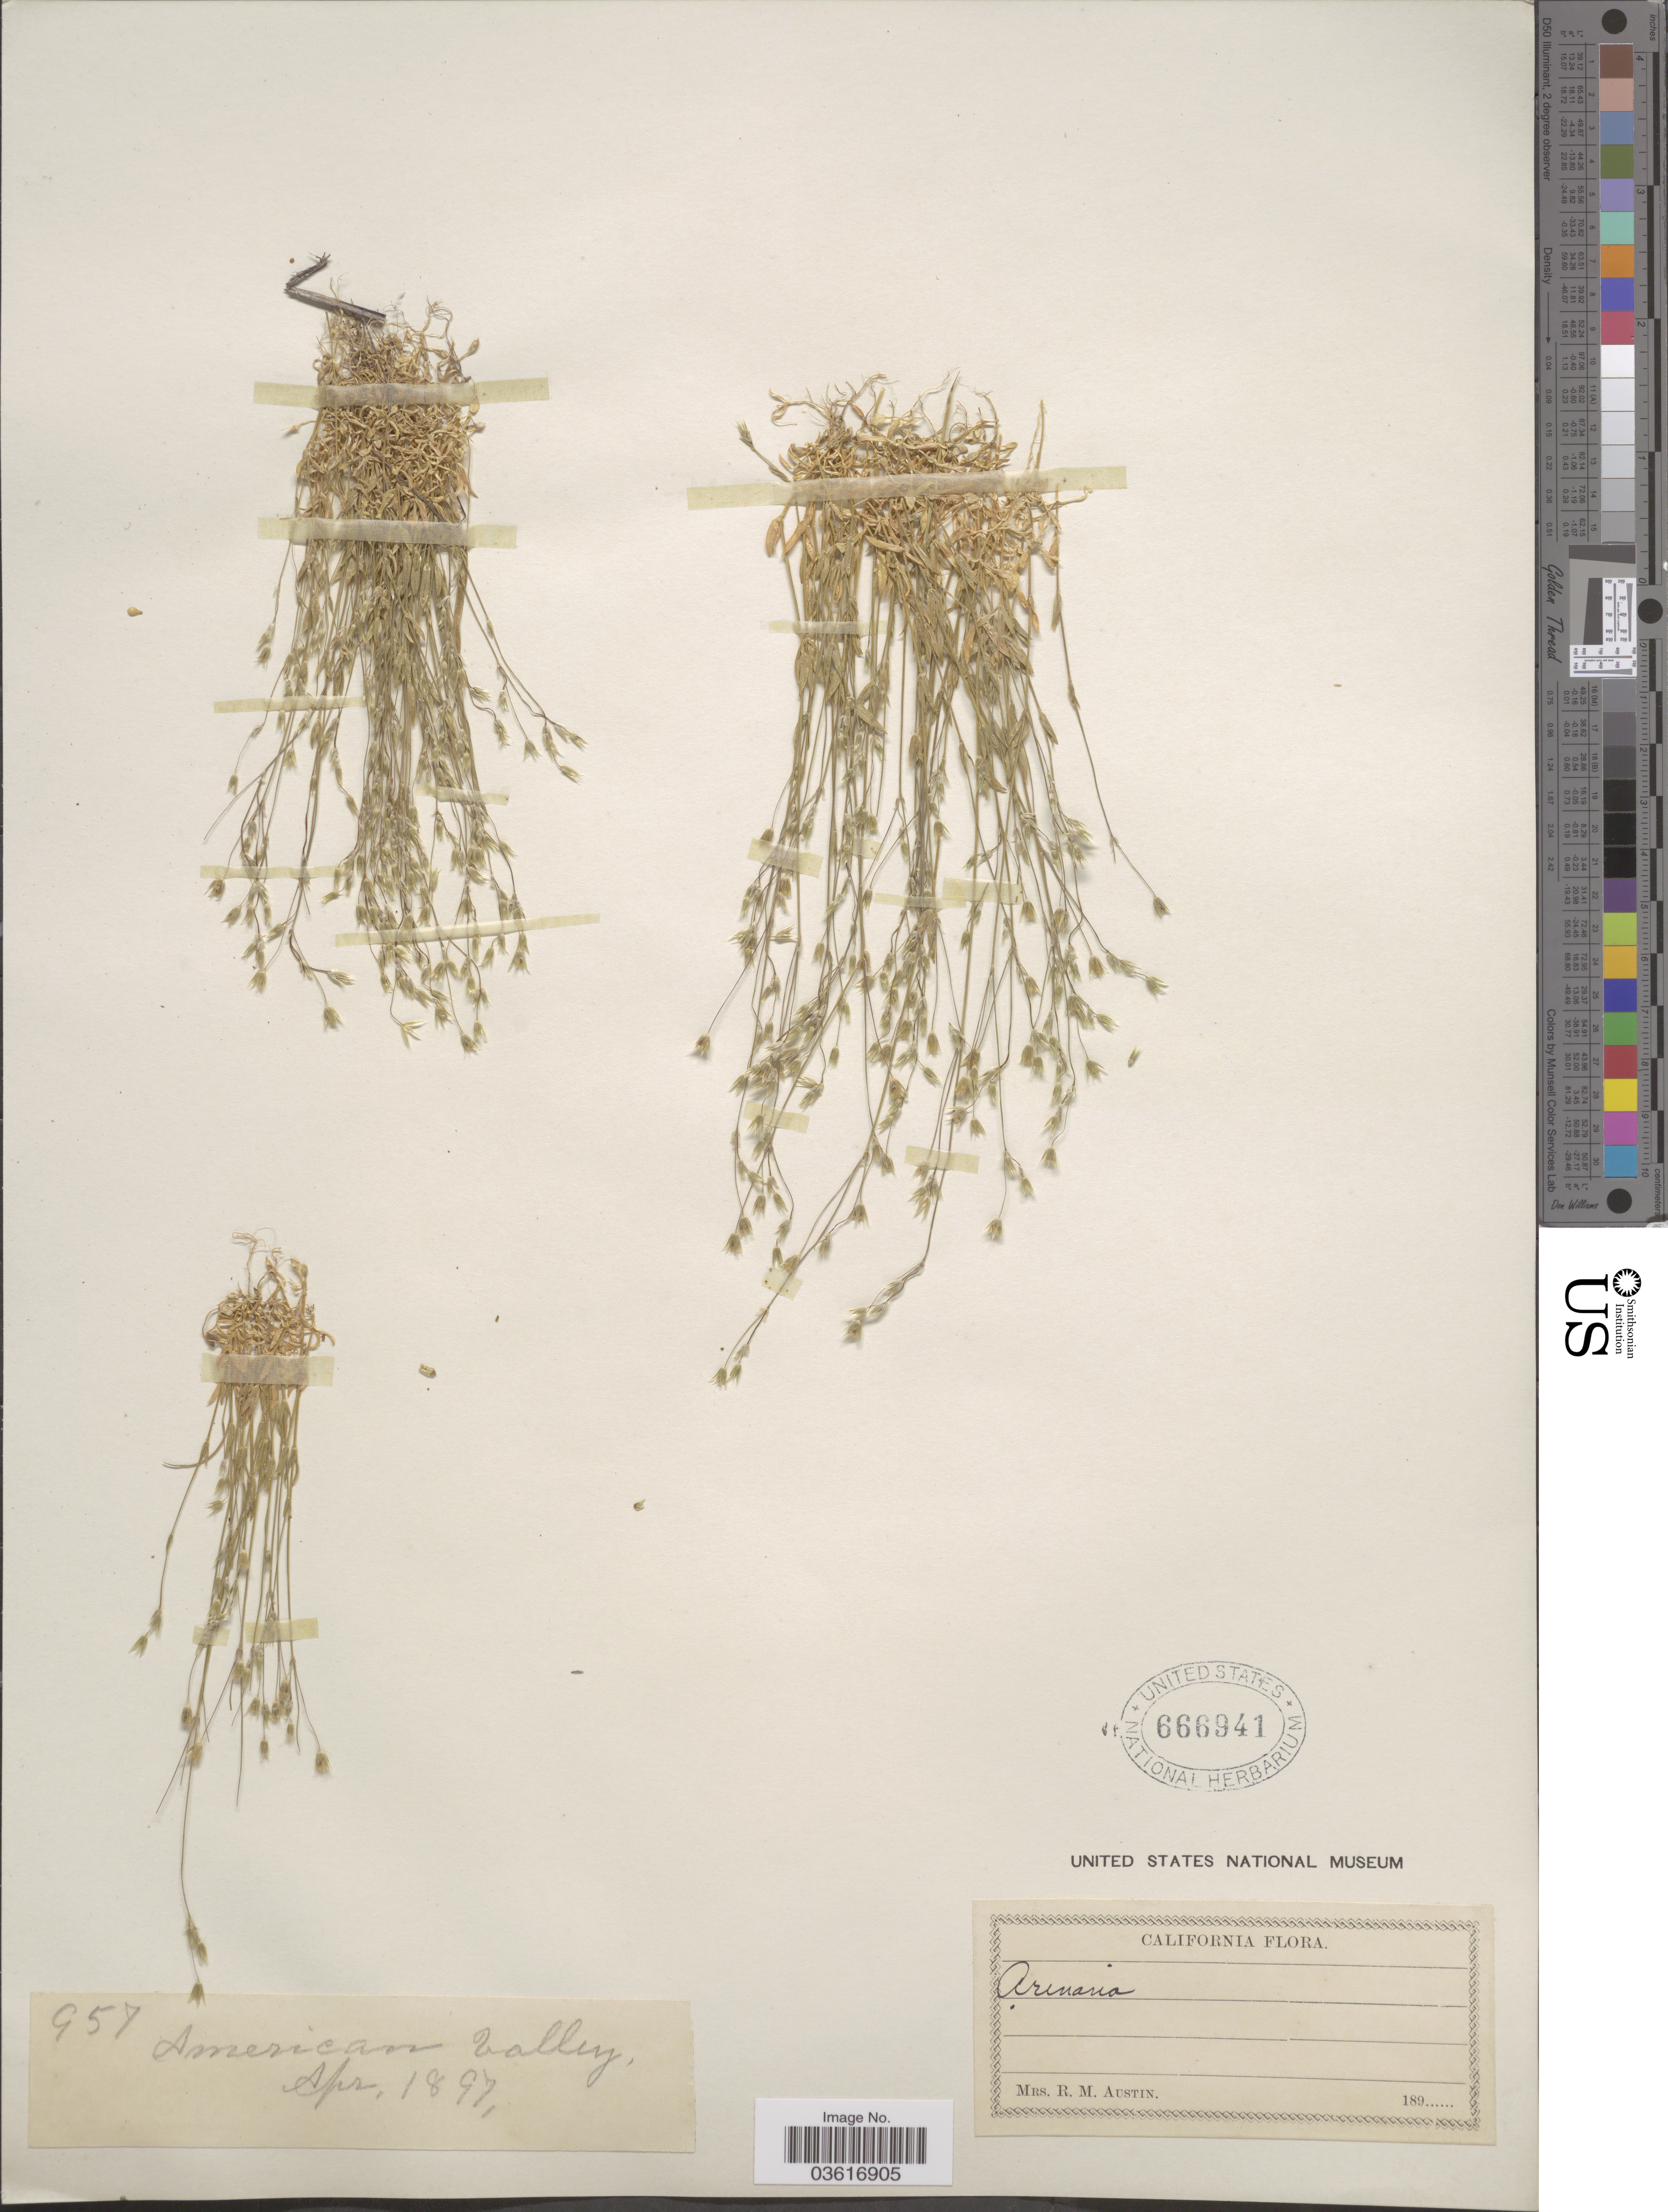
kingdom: Plantae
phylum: Tracheophyta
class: Magnoliopsida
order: Caryophyllales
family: Caryophyllaceae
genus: Minuartia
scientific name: Minuartia sp.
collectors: R. Austin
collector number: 957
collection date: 1897-04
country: United States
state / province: California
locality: American Valley.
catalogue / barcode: US 666941